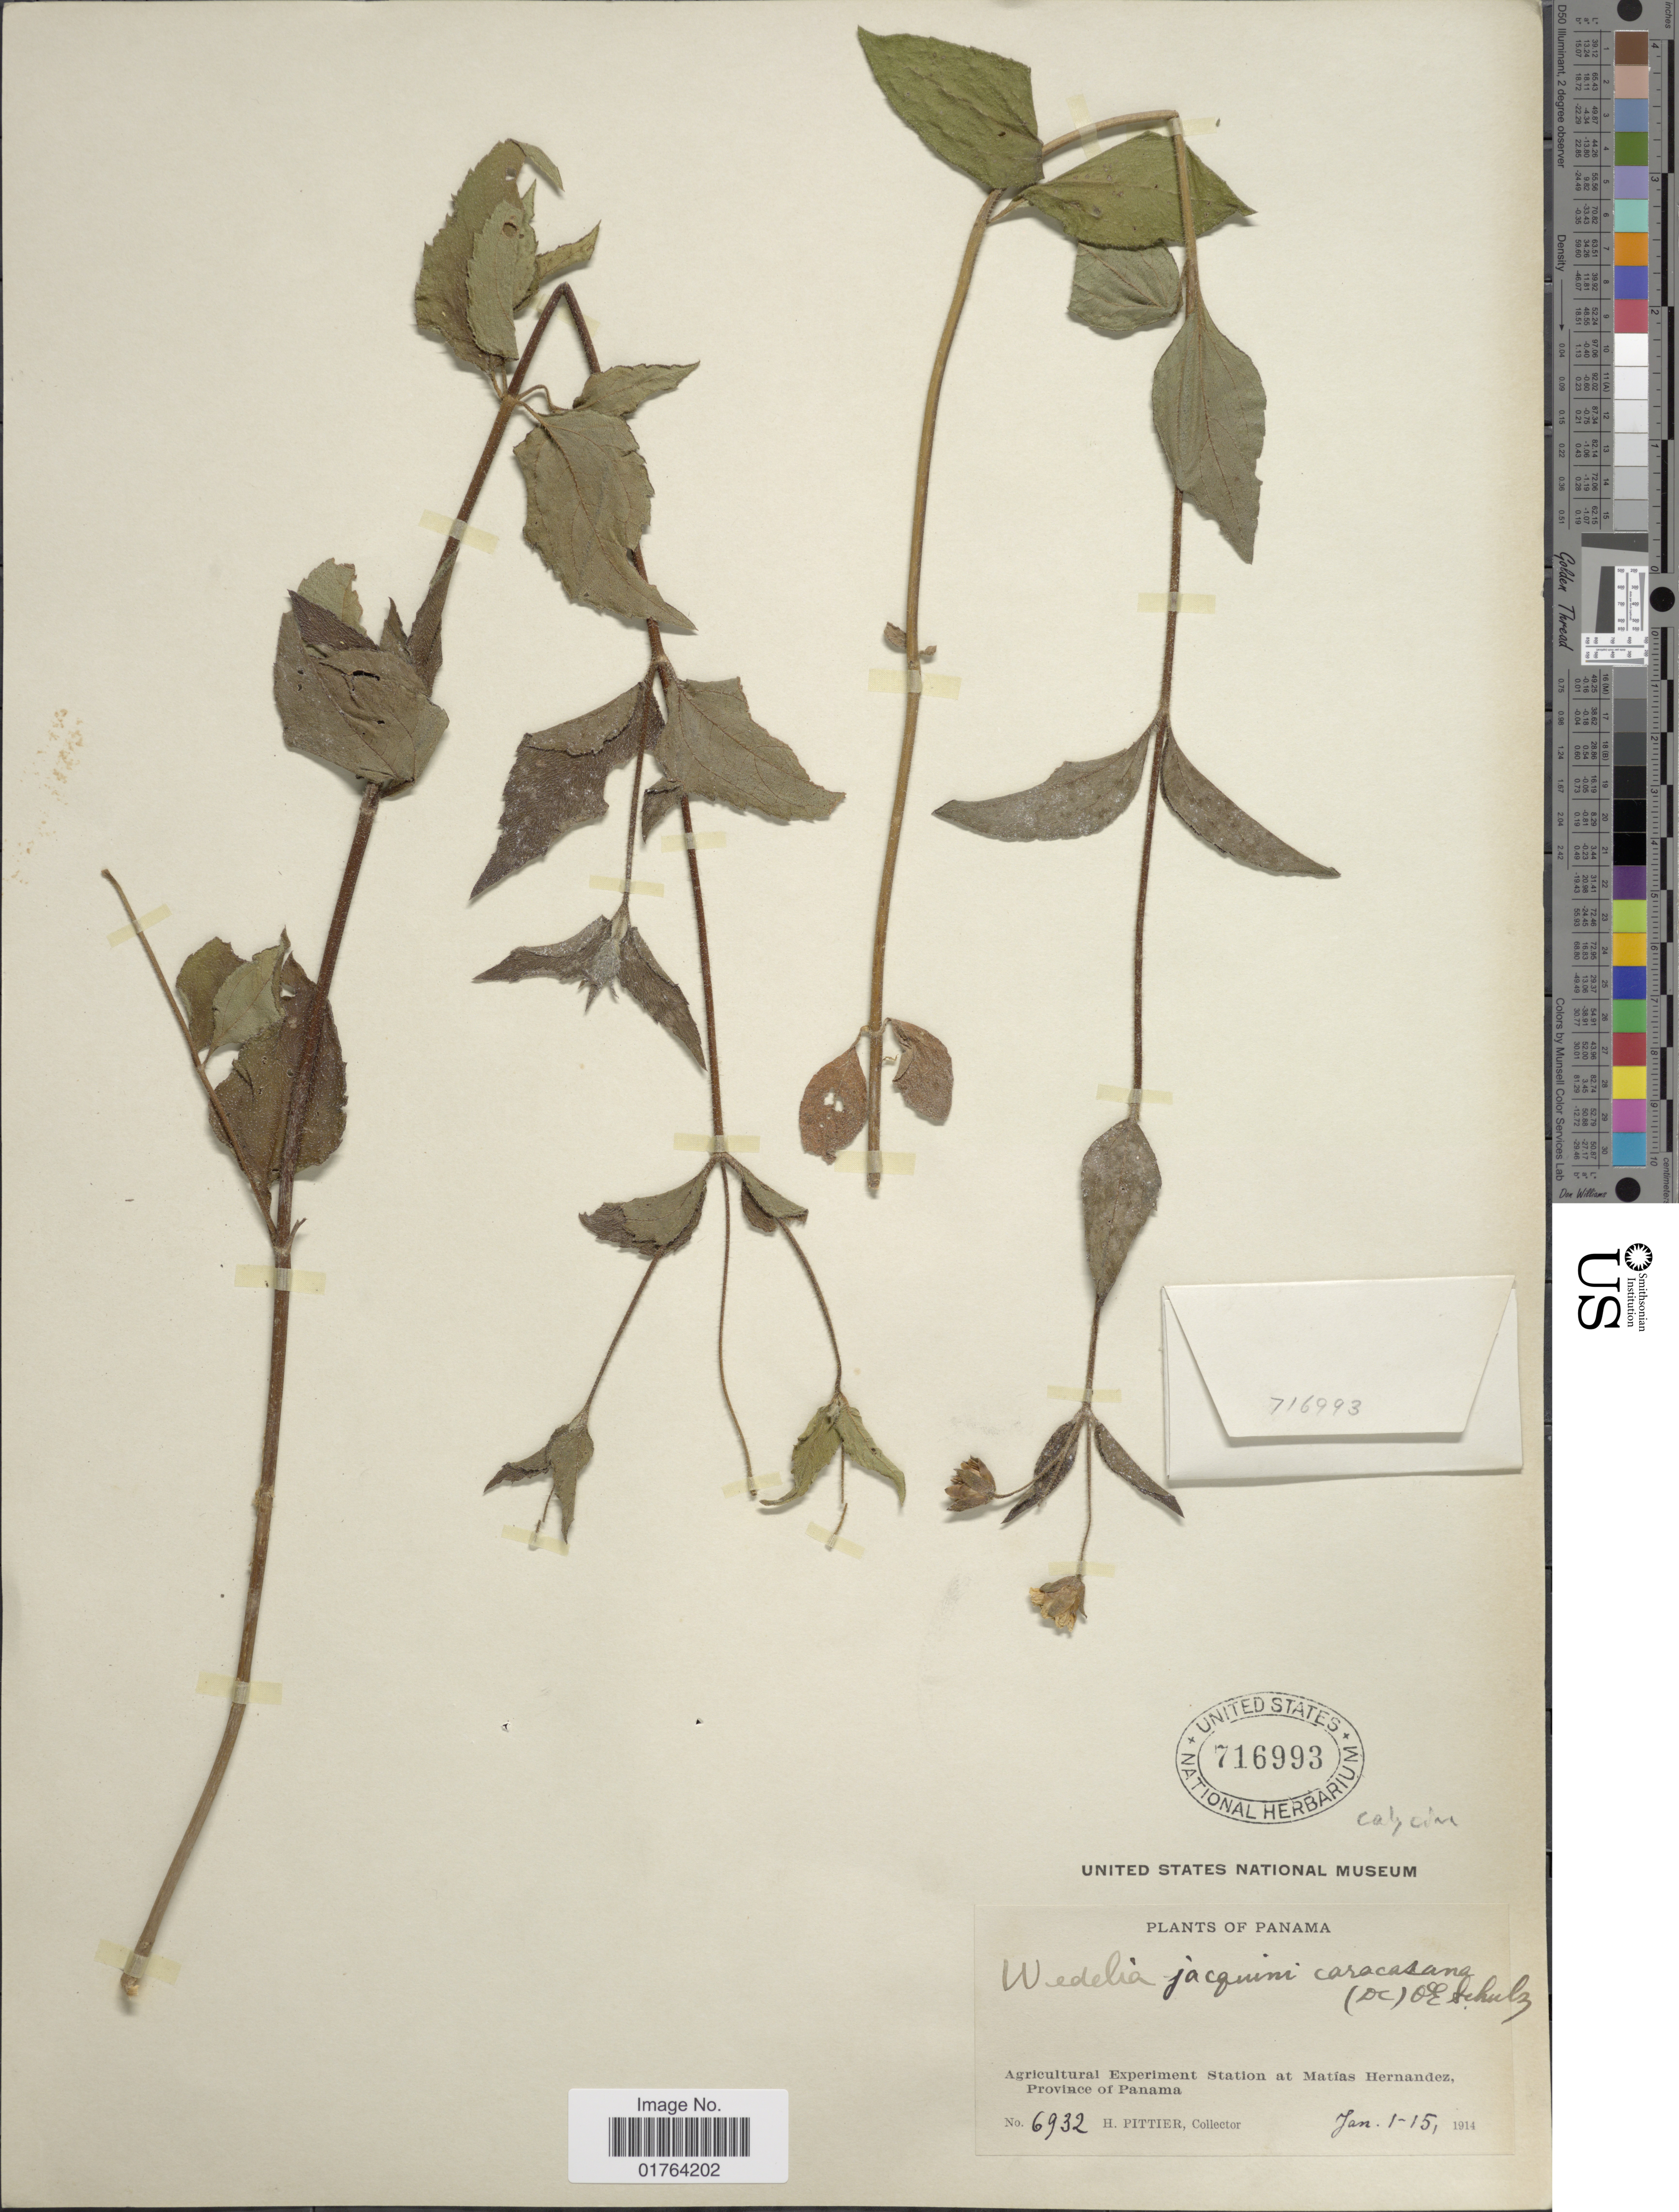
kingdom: Plantae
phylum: Tracheophyta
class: Magnoliopsida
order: Asterales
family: Asteraceae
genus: Wedelia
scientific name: Wedelia calycina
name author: Rich.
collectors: H. F. Pittier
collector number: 6932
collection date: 1914-01-01/1914-01-15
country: Panama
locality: Agricultural Experiment Station at Matias Hernandez, Province of Panama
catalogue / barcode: US 716993